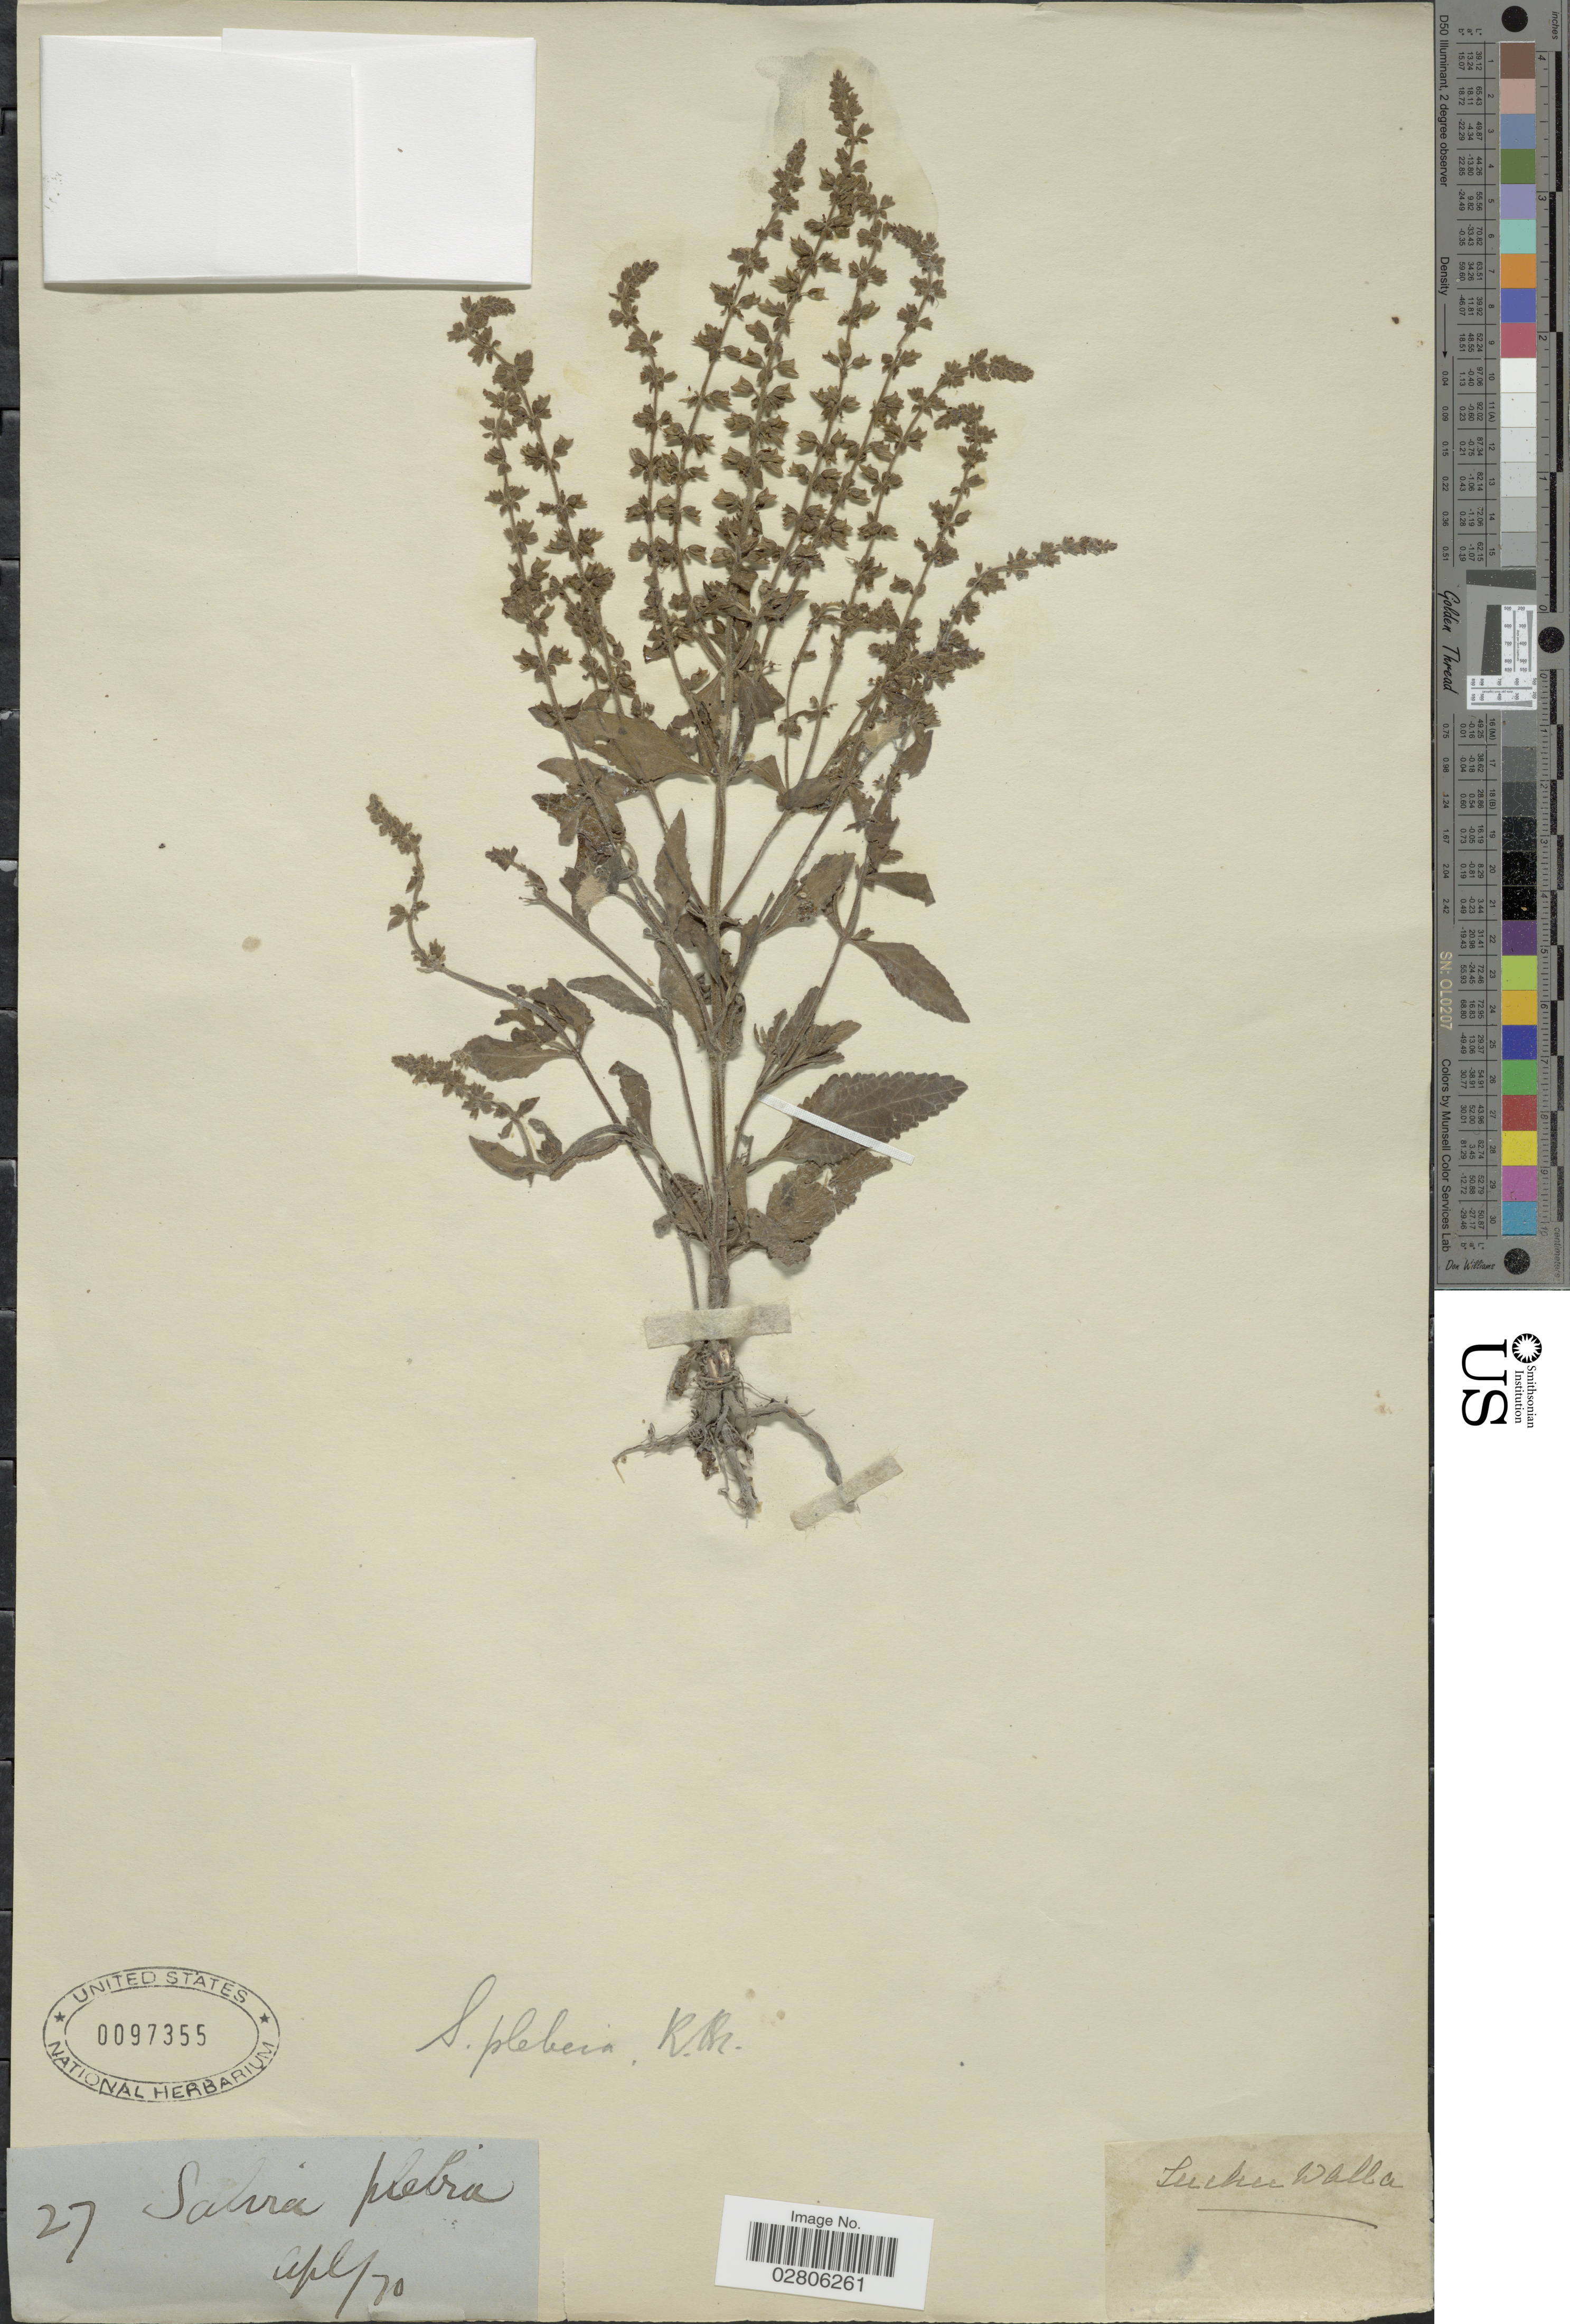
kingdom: Plantae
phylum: Tracheophyta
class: Magnoliopsida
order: Lamiales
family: Lamiaceae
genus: Salvia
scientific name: Salvia plebeia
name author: R. Br.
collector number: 27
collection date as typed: Transcribed d/m/y: /4/70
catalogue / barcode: US 97355